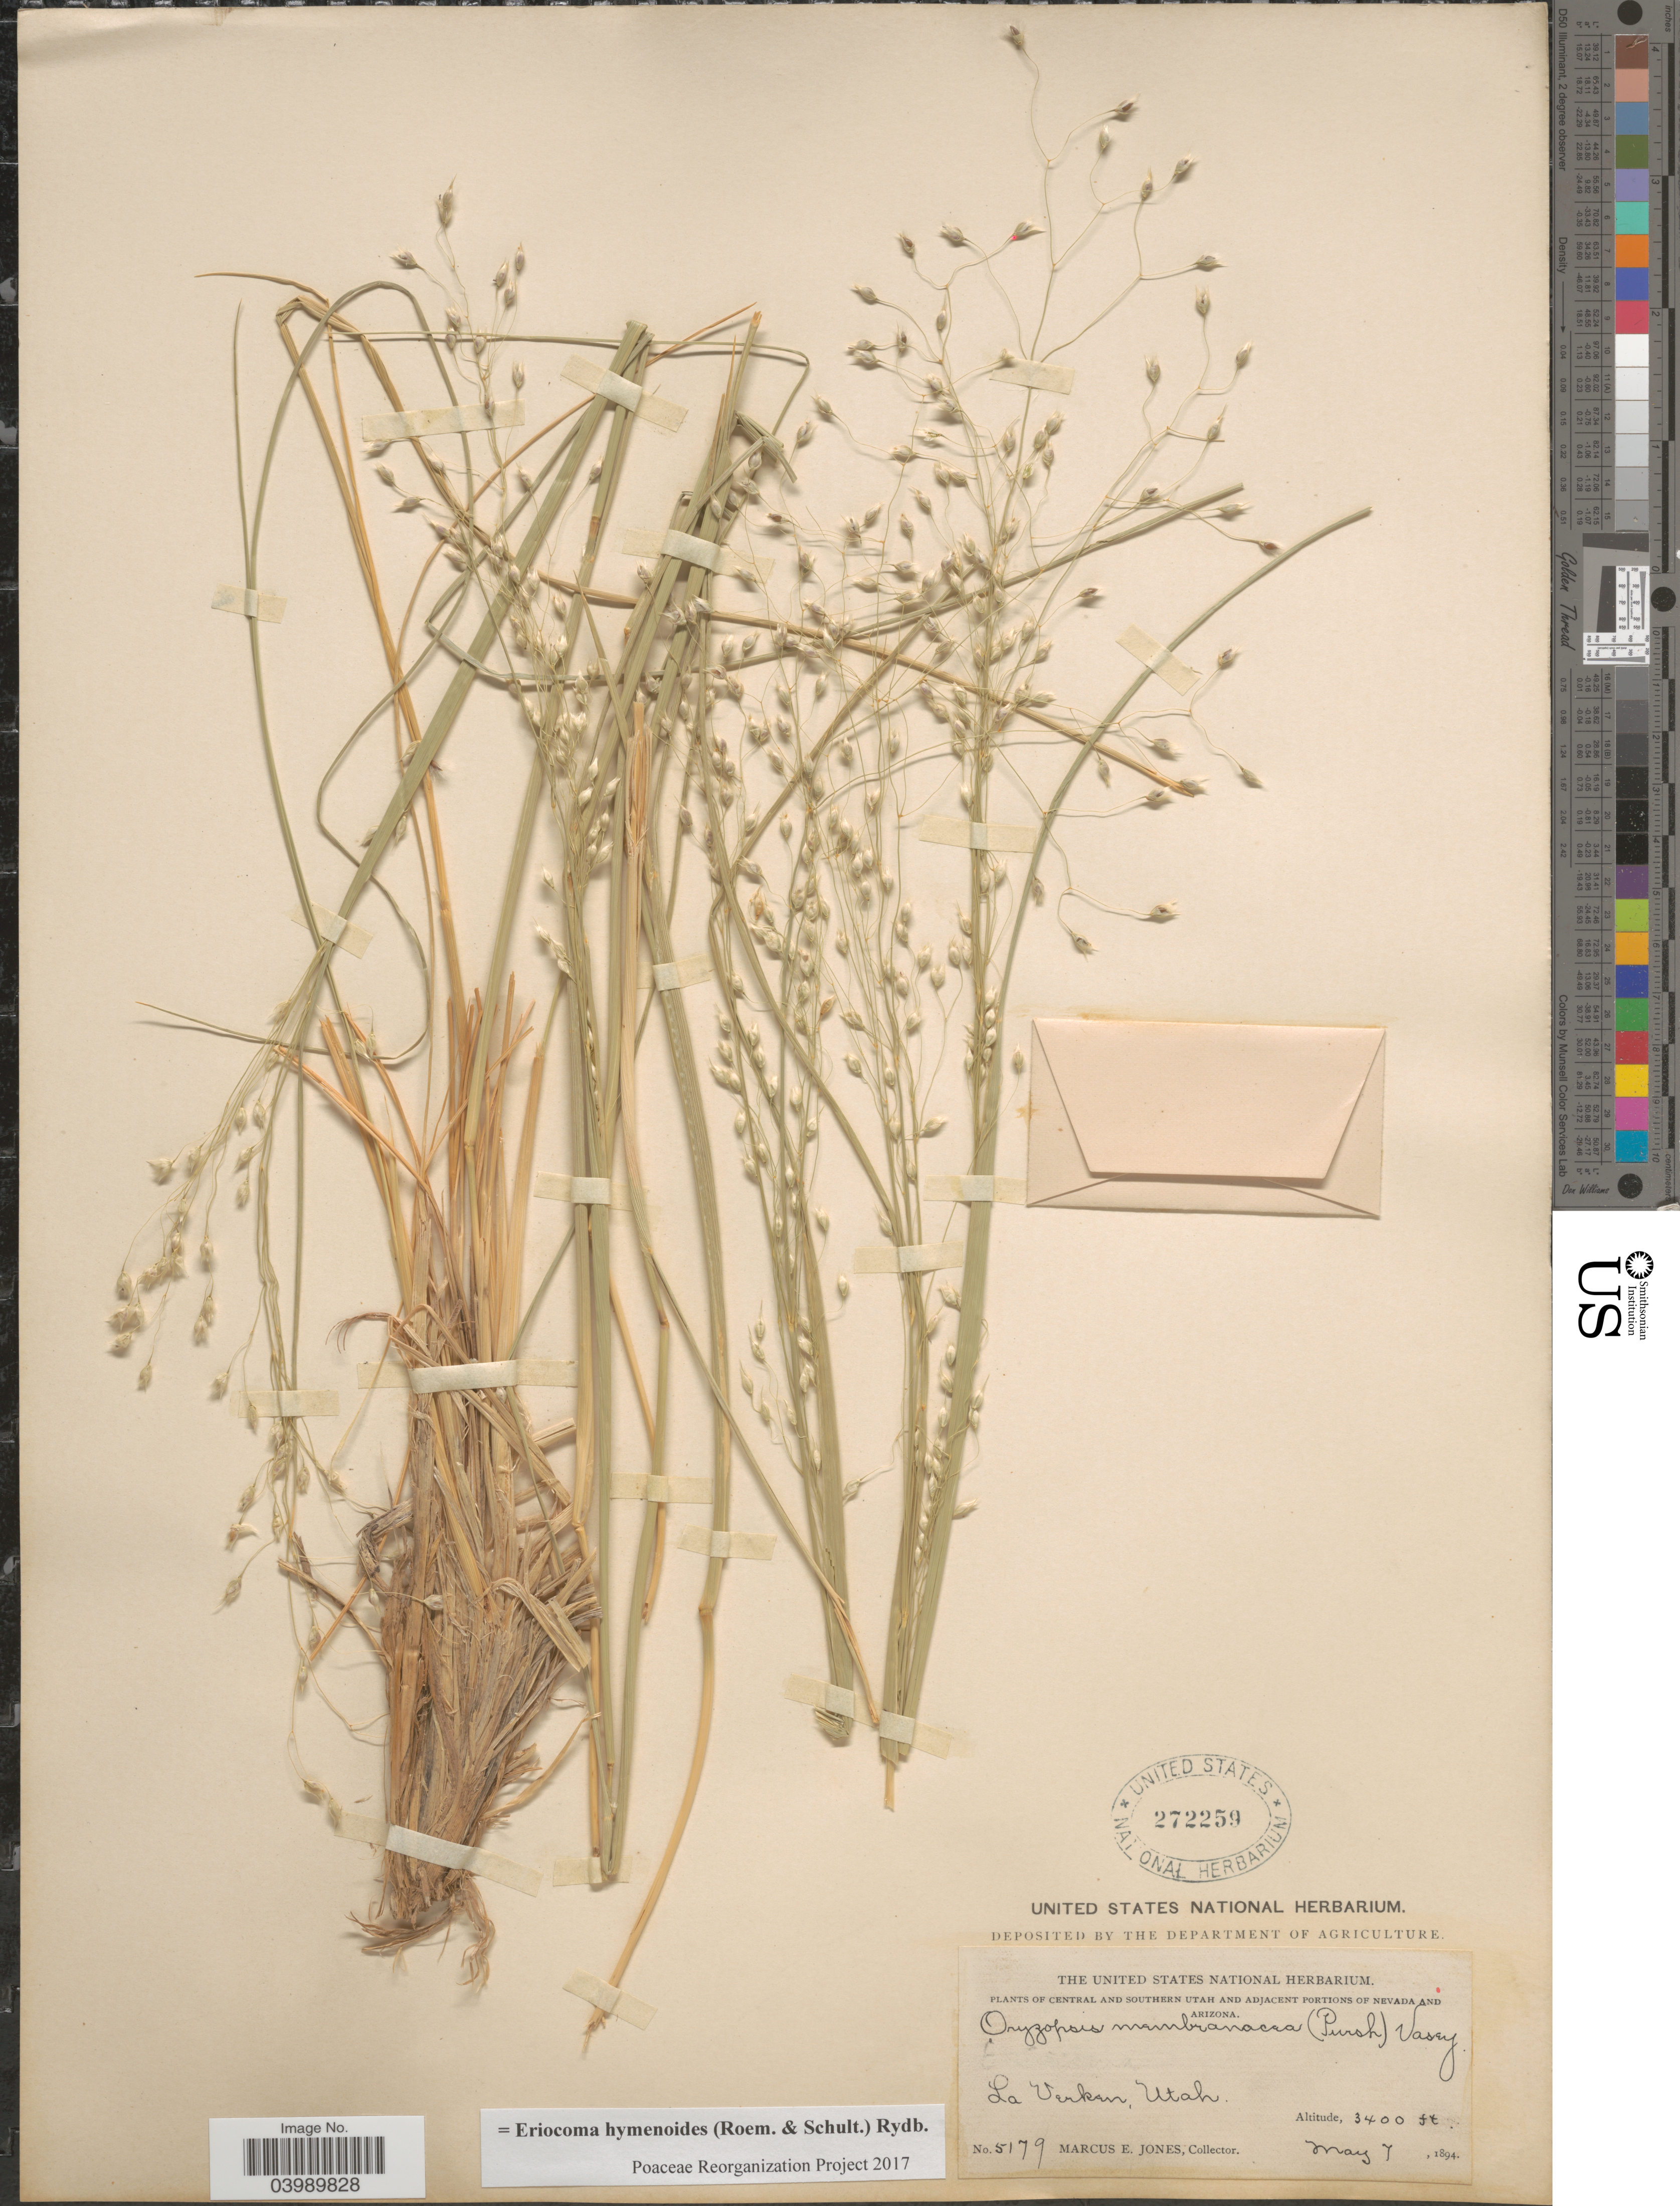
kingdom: Plantae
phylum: Tracheophyta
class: Liliopsida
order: Poales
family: Poaceae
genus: Eriocoma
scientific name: Eriocoma hymenoides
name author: (Roem. & Schult.) Rydb.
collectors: M. E. Jones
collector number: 5179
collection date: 1894-05-07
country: United States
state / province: Utah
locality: Central and Southern Utah. La Verkin.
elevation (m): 1036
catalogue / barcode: US 272259